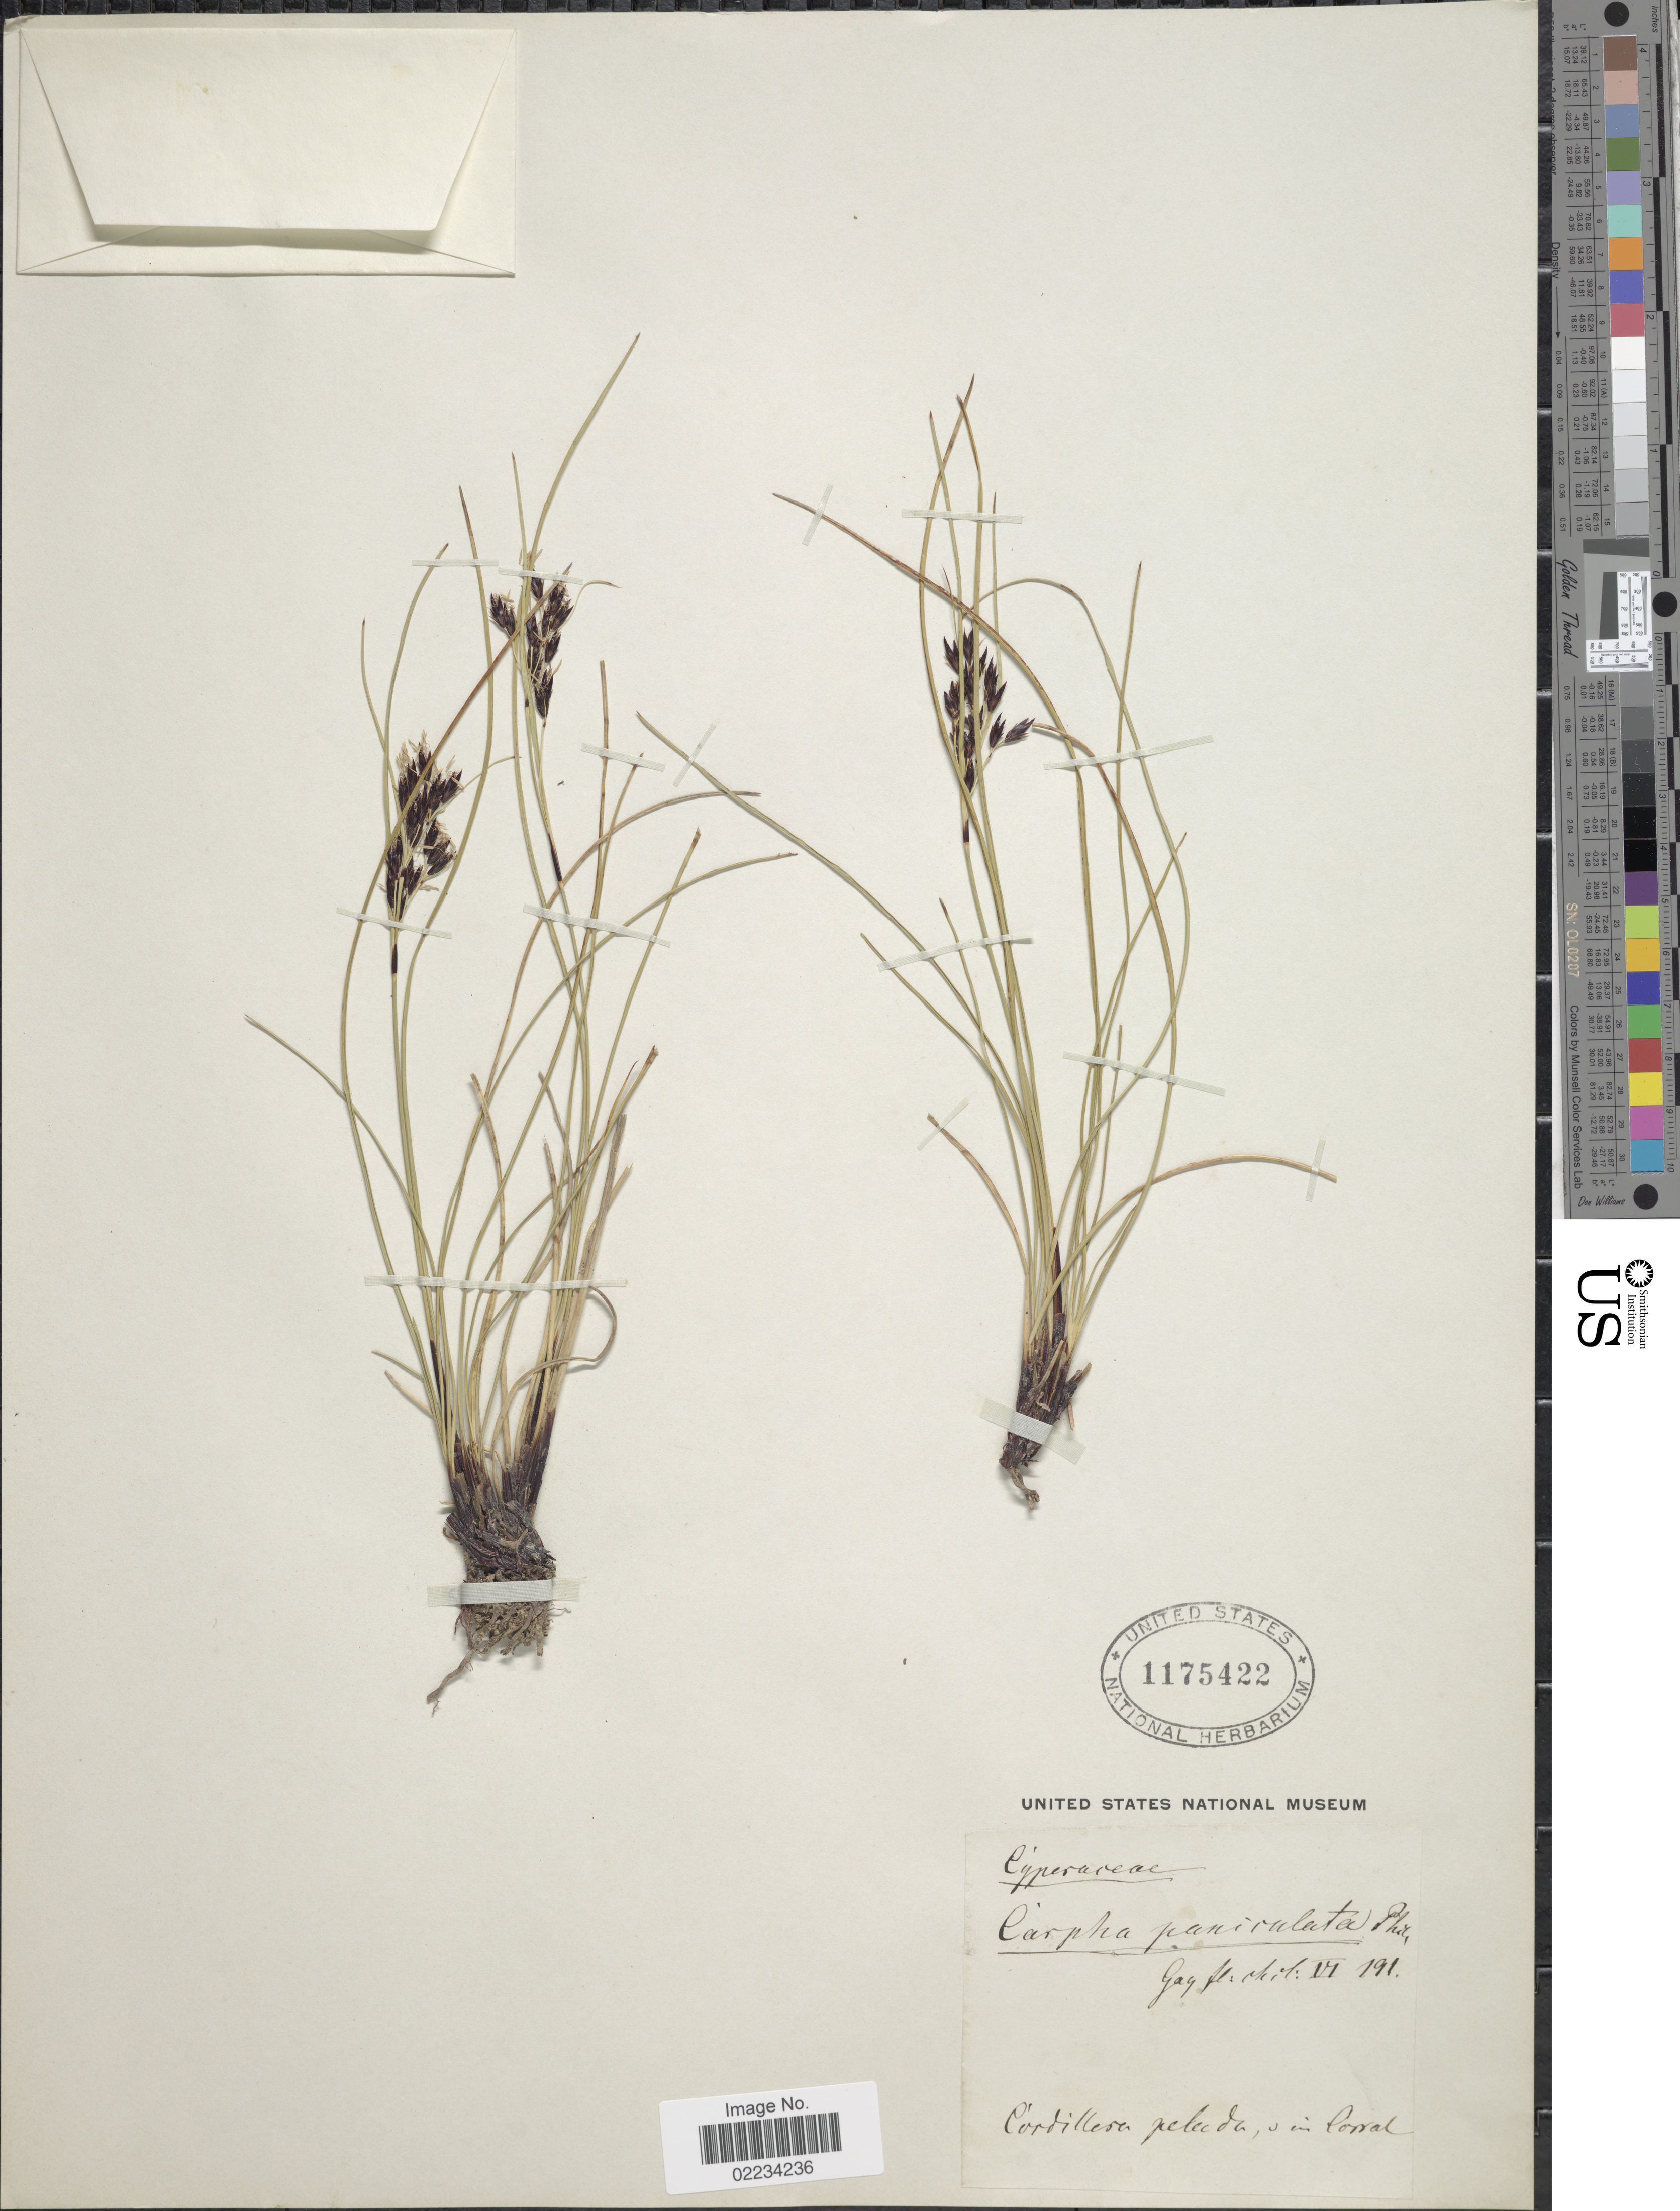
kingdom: Plantae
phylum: Tracheophyta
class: Liliopsida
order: Poales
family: Cyperaceae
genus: Schoenus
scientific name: Schoenus rhynchosporoides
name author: (Steud.) Kük.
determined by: Strong, Mark T., (BOT), Smithsonian Institution - National Museum of Natural History (UNITED STATES)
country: Chile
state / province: Los Ríos (XIV)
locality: Cordillera Pelada; Corral.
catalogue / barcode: US 1175422